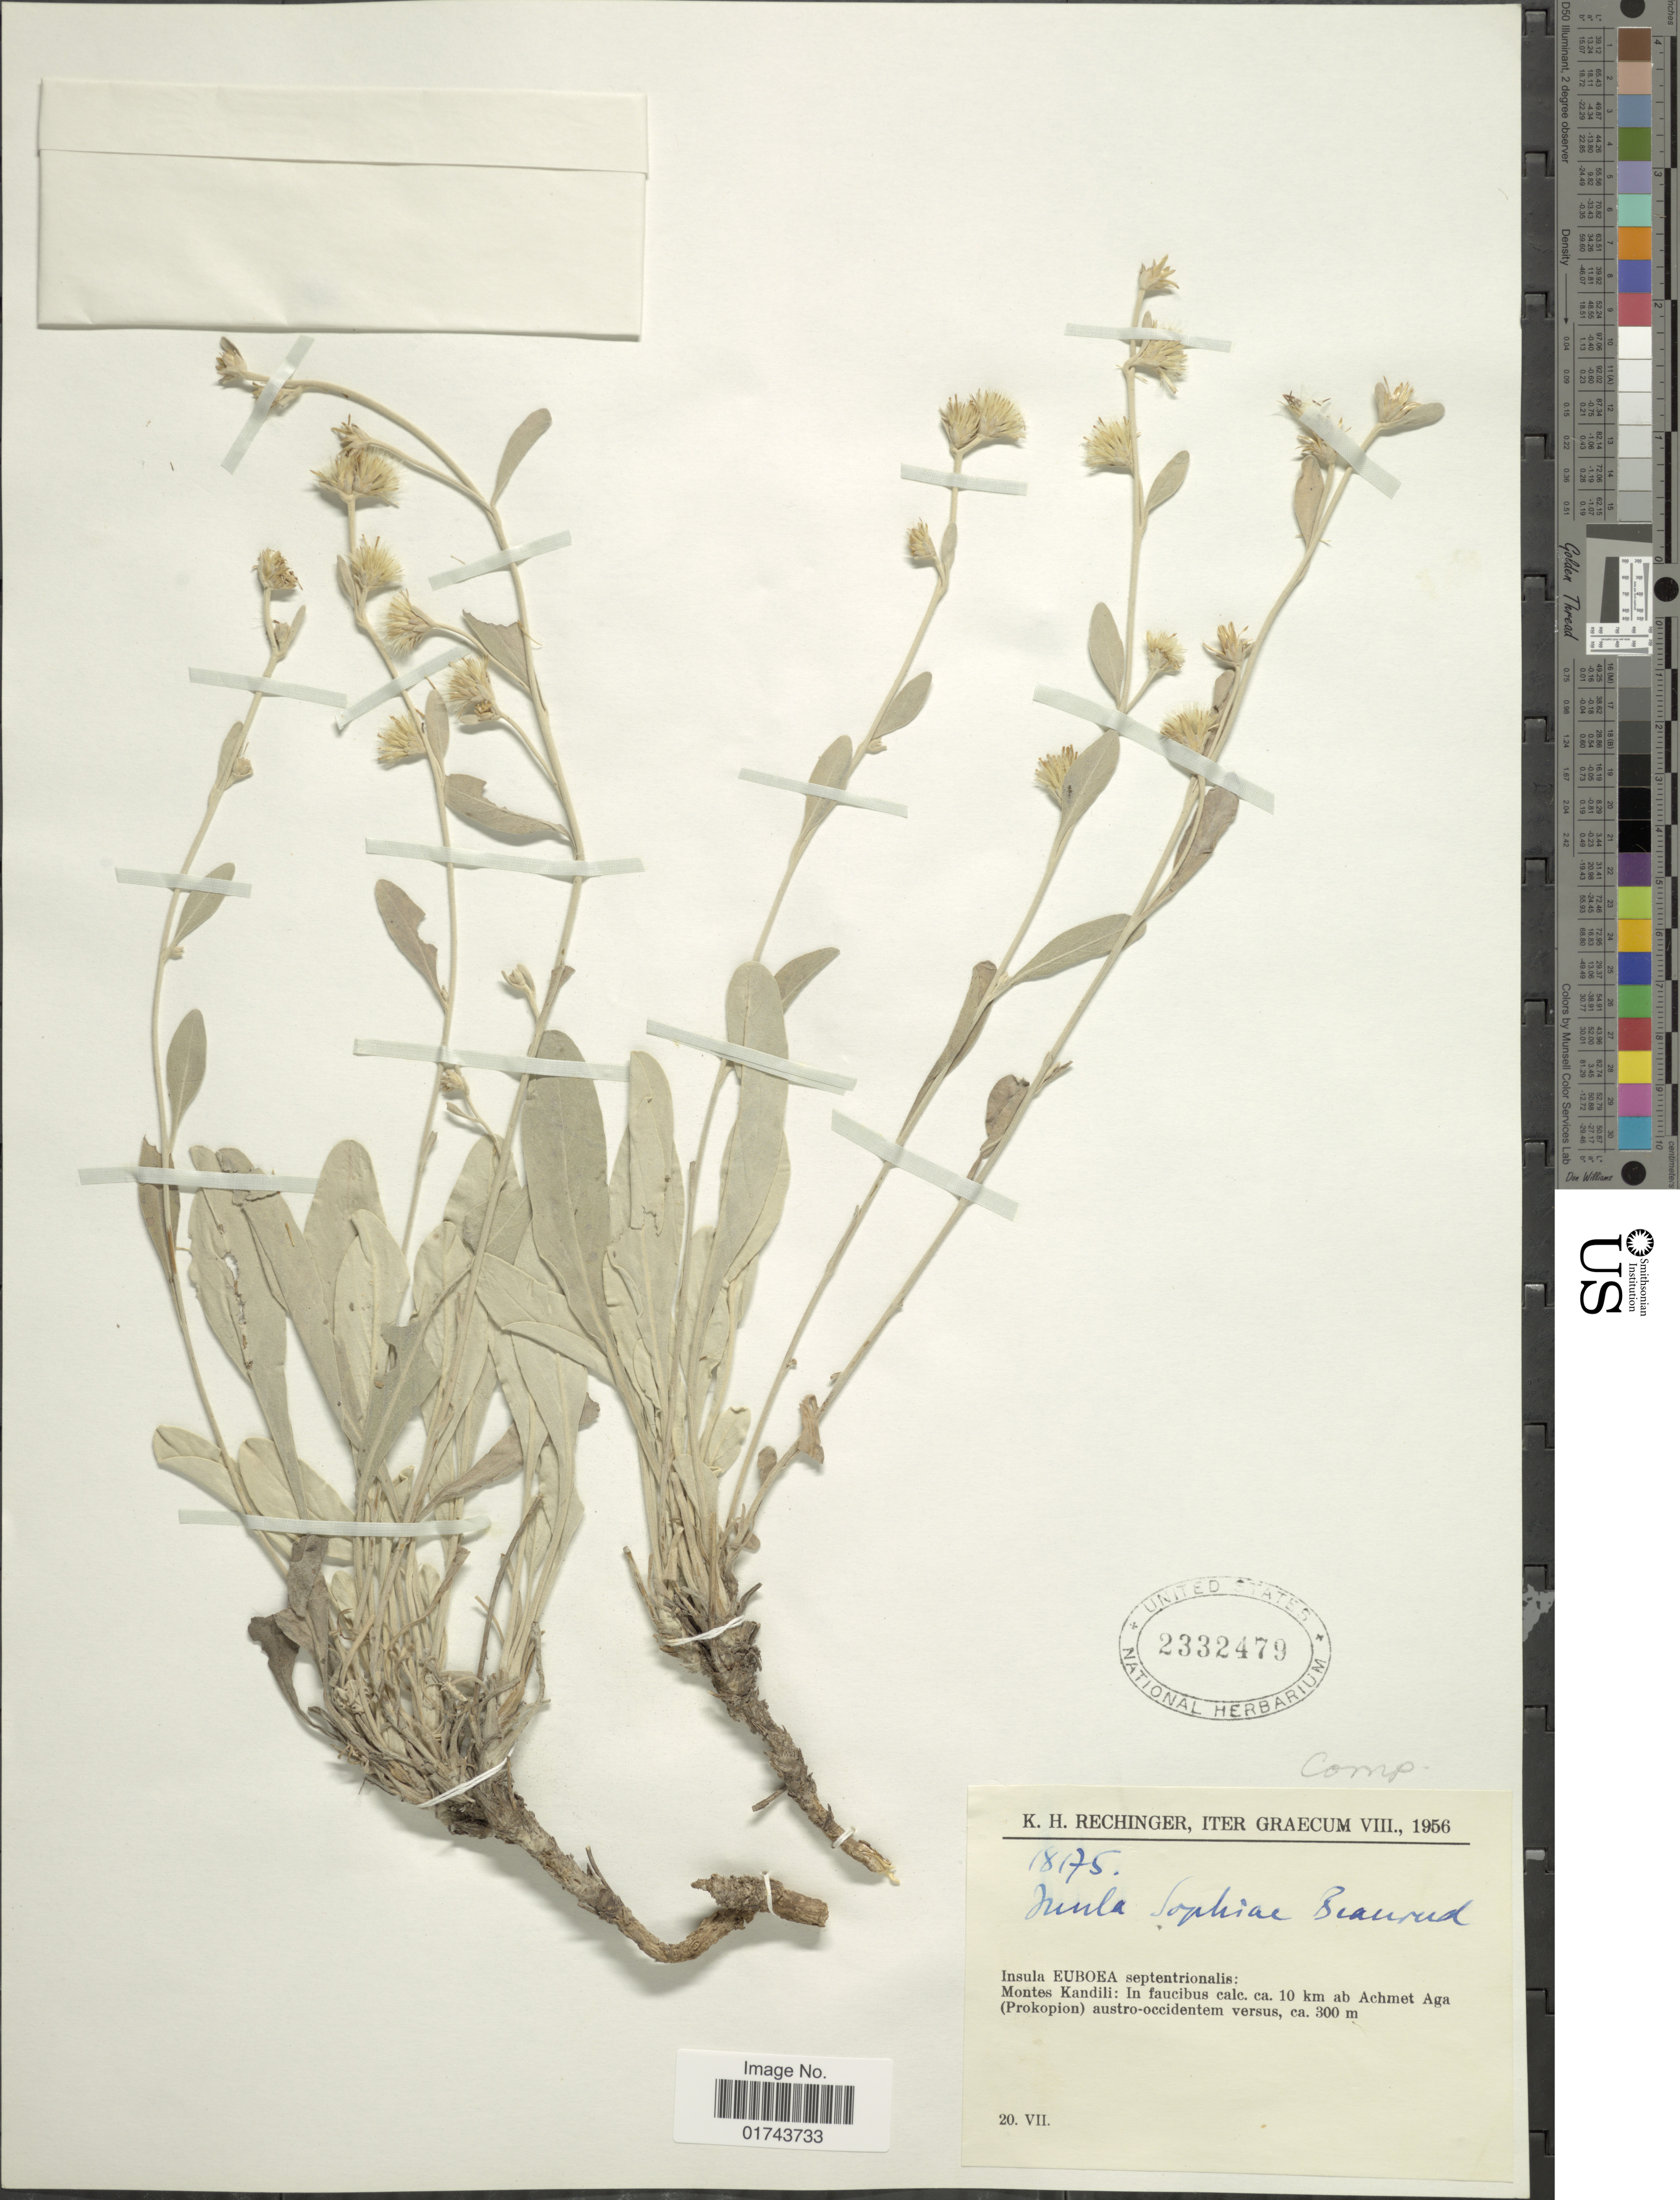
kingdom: Plantae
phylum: Tracheophyta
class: Magnoliopsida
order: Asterales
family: Asteraceae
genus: Inula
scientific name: Inula sophiae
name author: Beauverd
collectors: K. H. Rechinger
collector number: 18175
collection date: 1956-07-20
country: Greece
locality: Insula Euboaea septentrionalis, Montes Kandili: in faucibus calc. ca. 10 km ab Achmet Aga (Prokopion) austro-occidentem versus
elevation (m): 300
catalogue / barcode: US 2332479